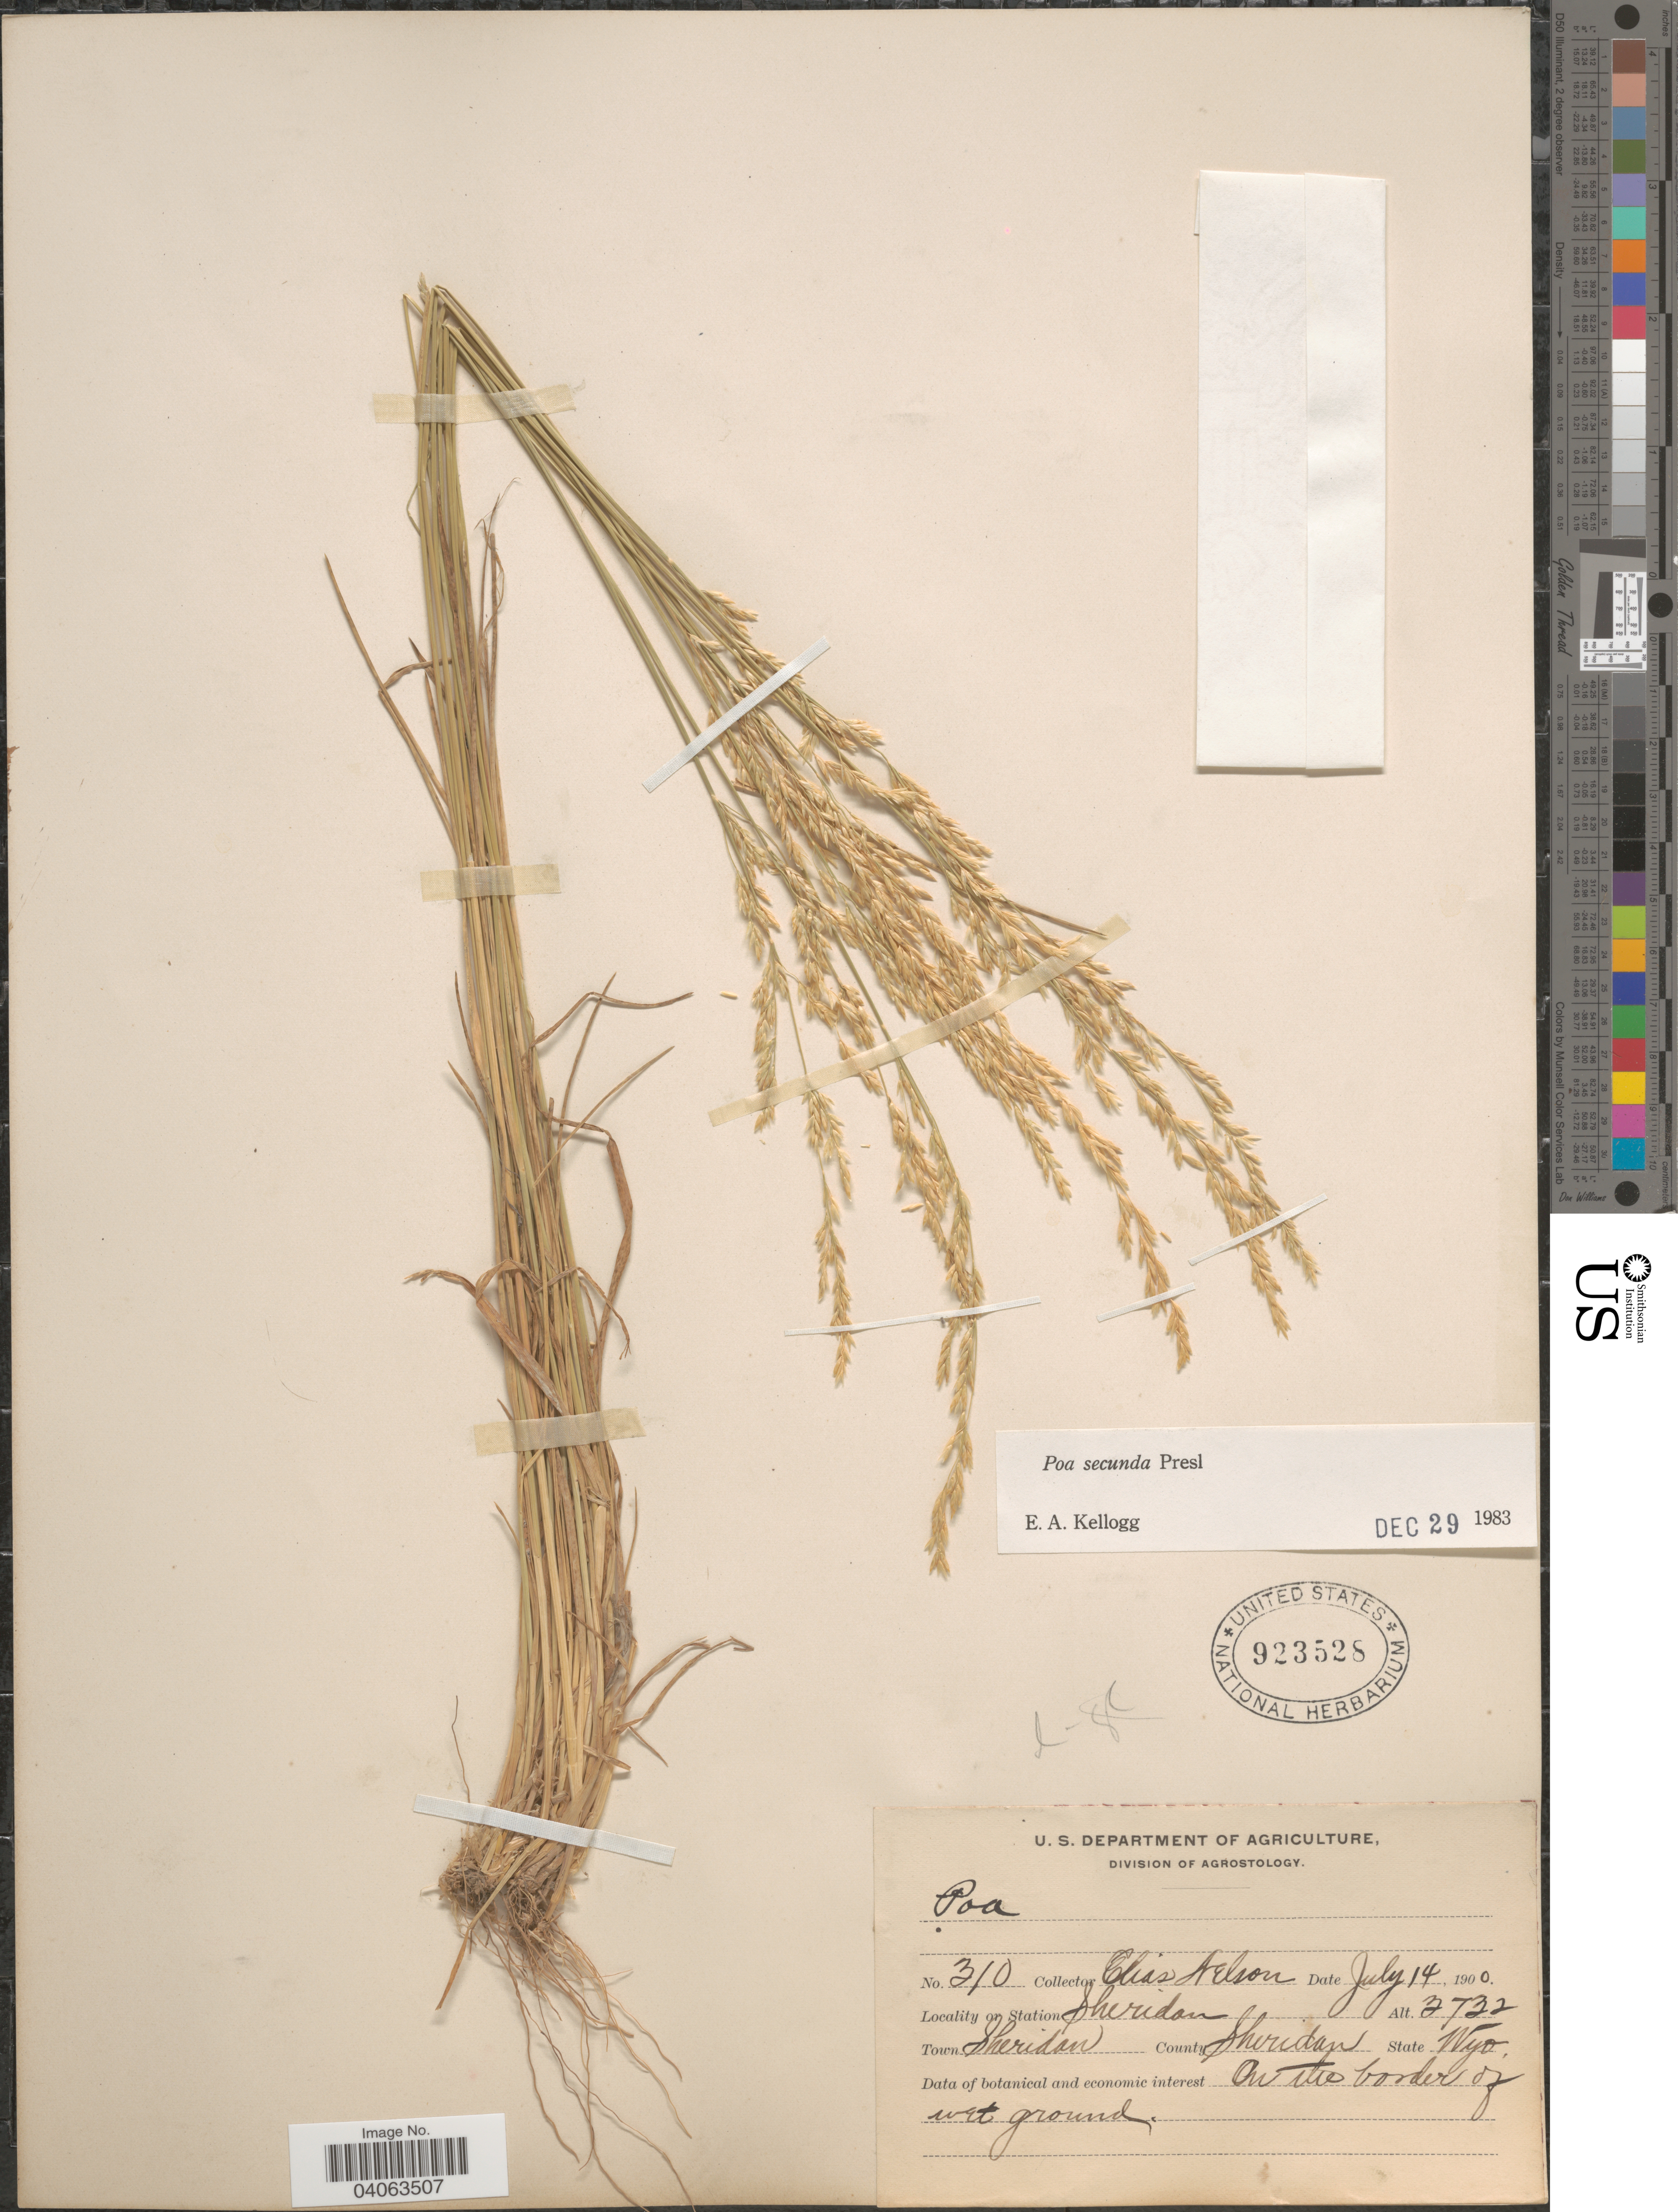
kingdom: Plantae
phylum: Tracheophyta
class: Liliopsida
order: Poales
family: Poaceae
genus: Poa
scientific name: Poa secunda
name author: J. Presl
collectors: E. Nelson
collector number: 310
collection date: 1900-07-14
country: United States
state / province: Wyoming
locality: Sheridan. Town Sheridan. County Sheridan. On the border of wet ground.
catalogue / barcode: US 923528